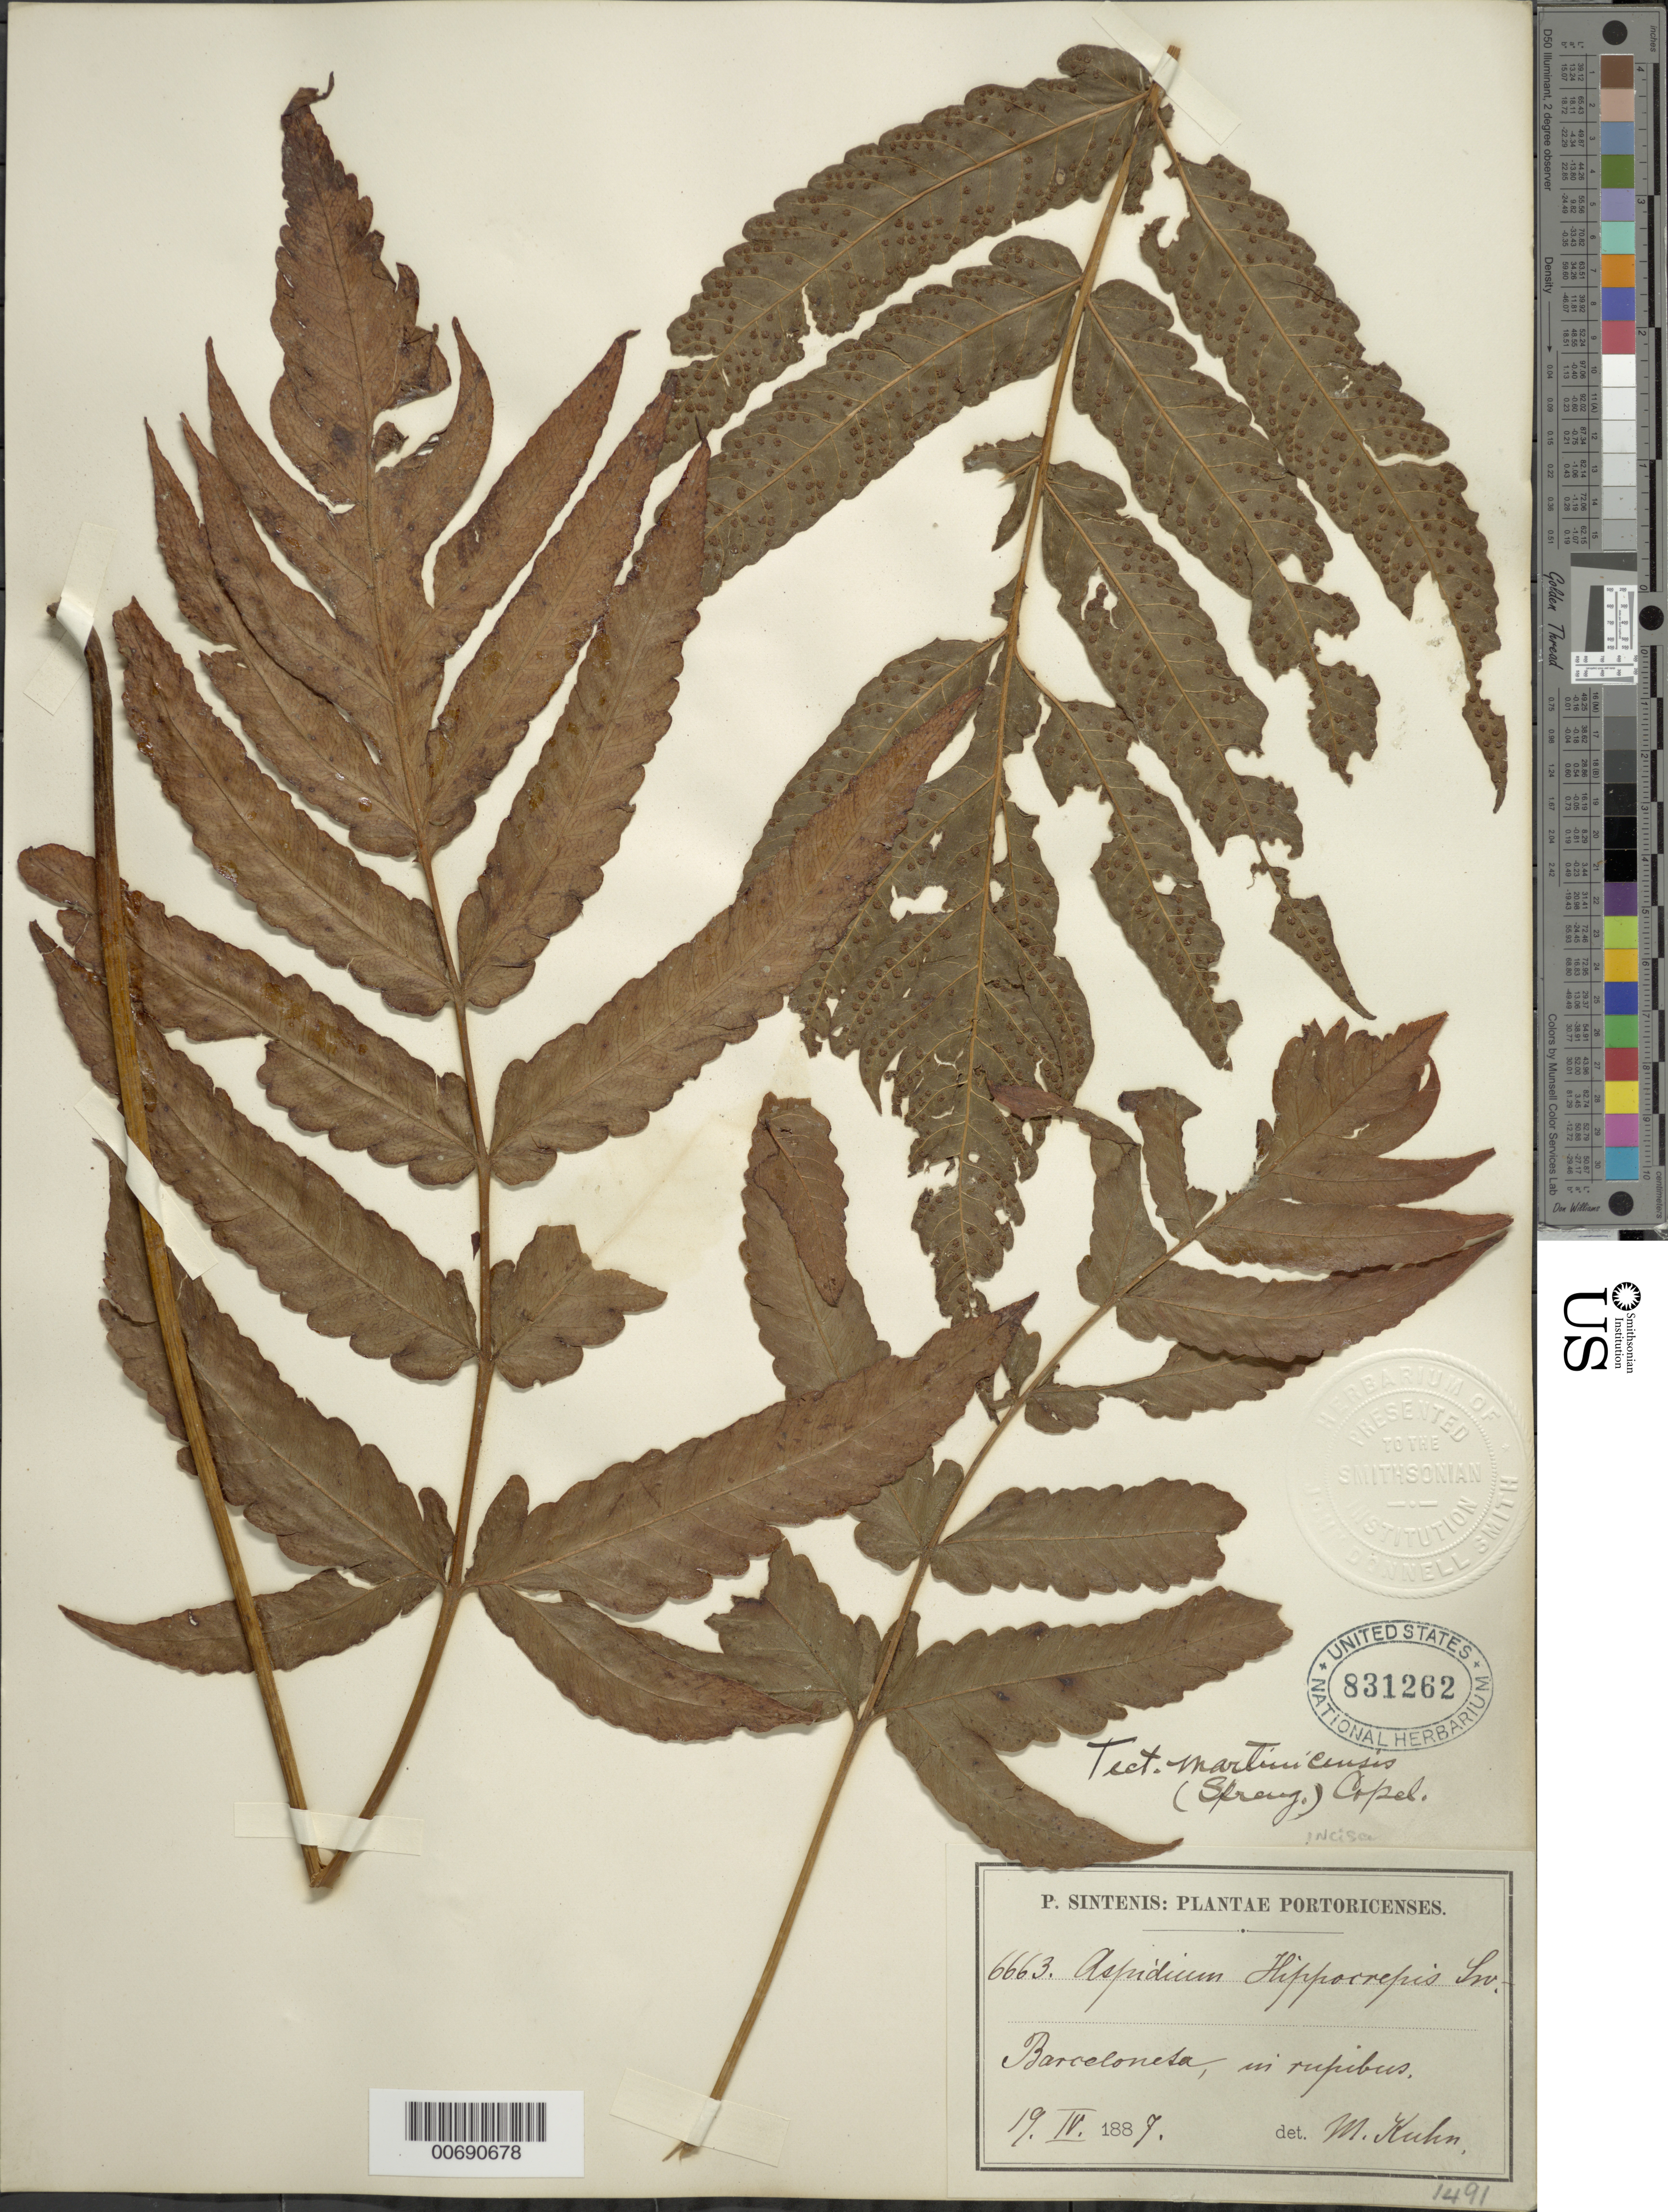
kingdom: Plantae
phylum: Tracheophyta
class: Polypodiopsida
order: Polypodiales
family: Tectariaceae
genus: Tectaria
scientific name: Tectaria incisa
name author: Cav.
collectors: P. Sintenis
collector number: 6663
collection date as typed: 19 Apr 1889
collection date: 1889-04-19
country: Puerto Rico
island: Greater Antilles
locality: Barceloneta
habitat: in rupibus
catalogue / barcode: US 831262